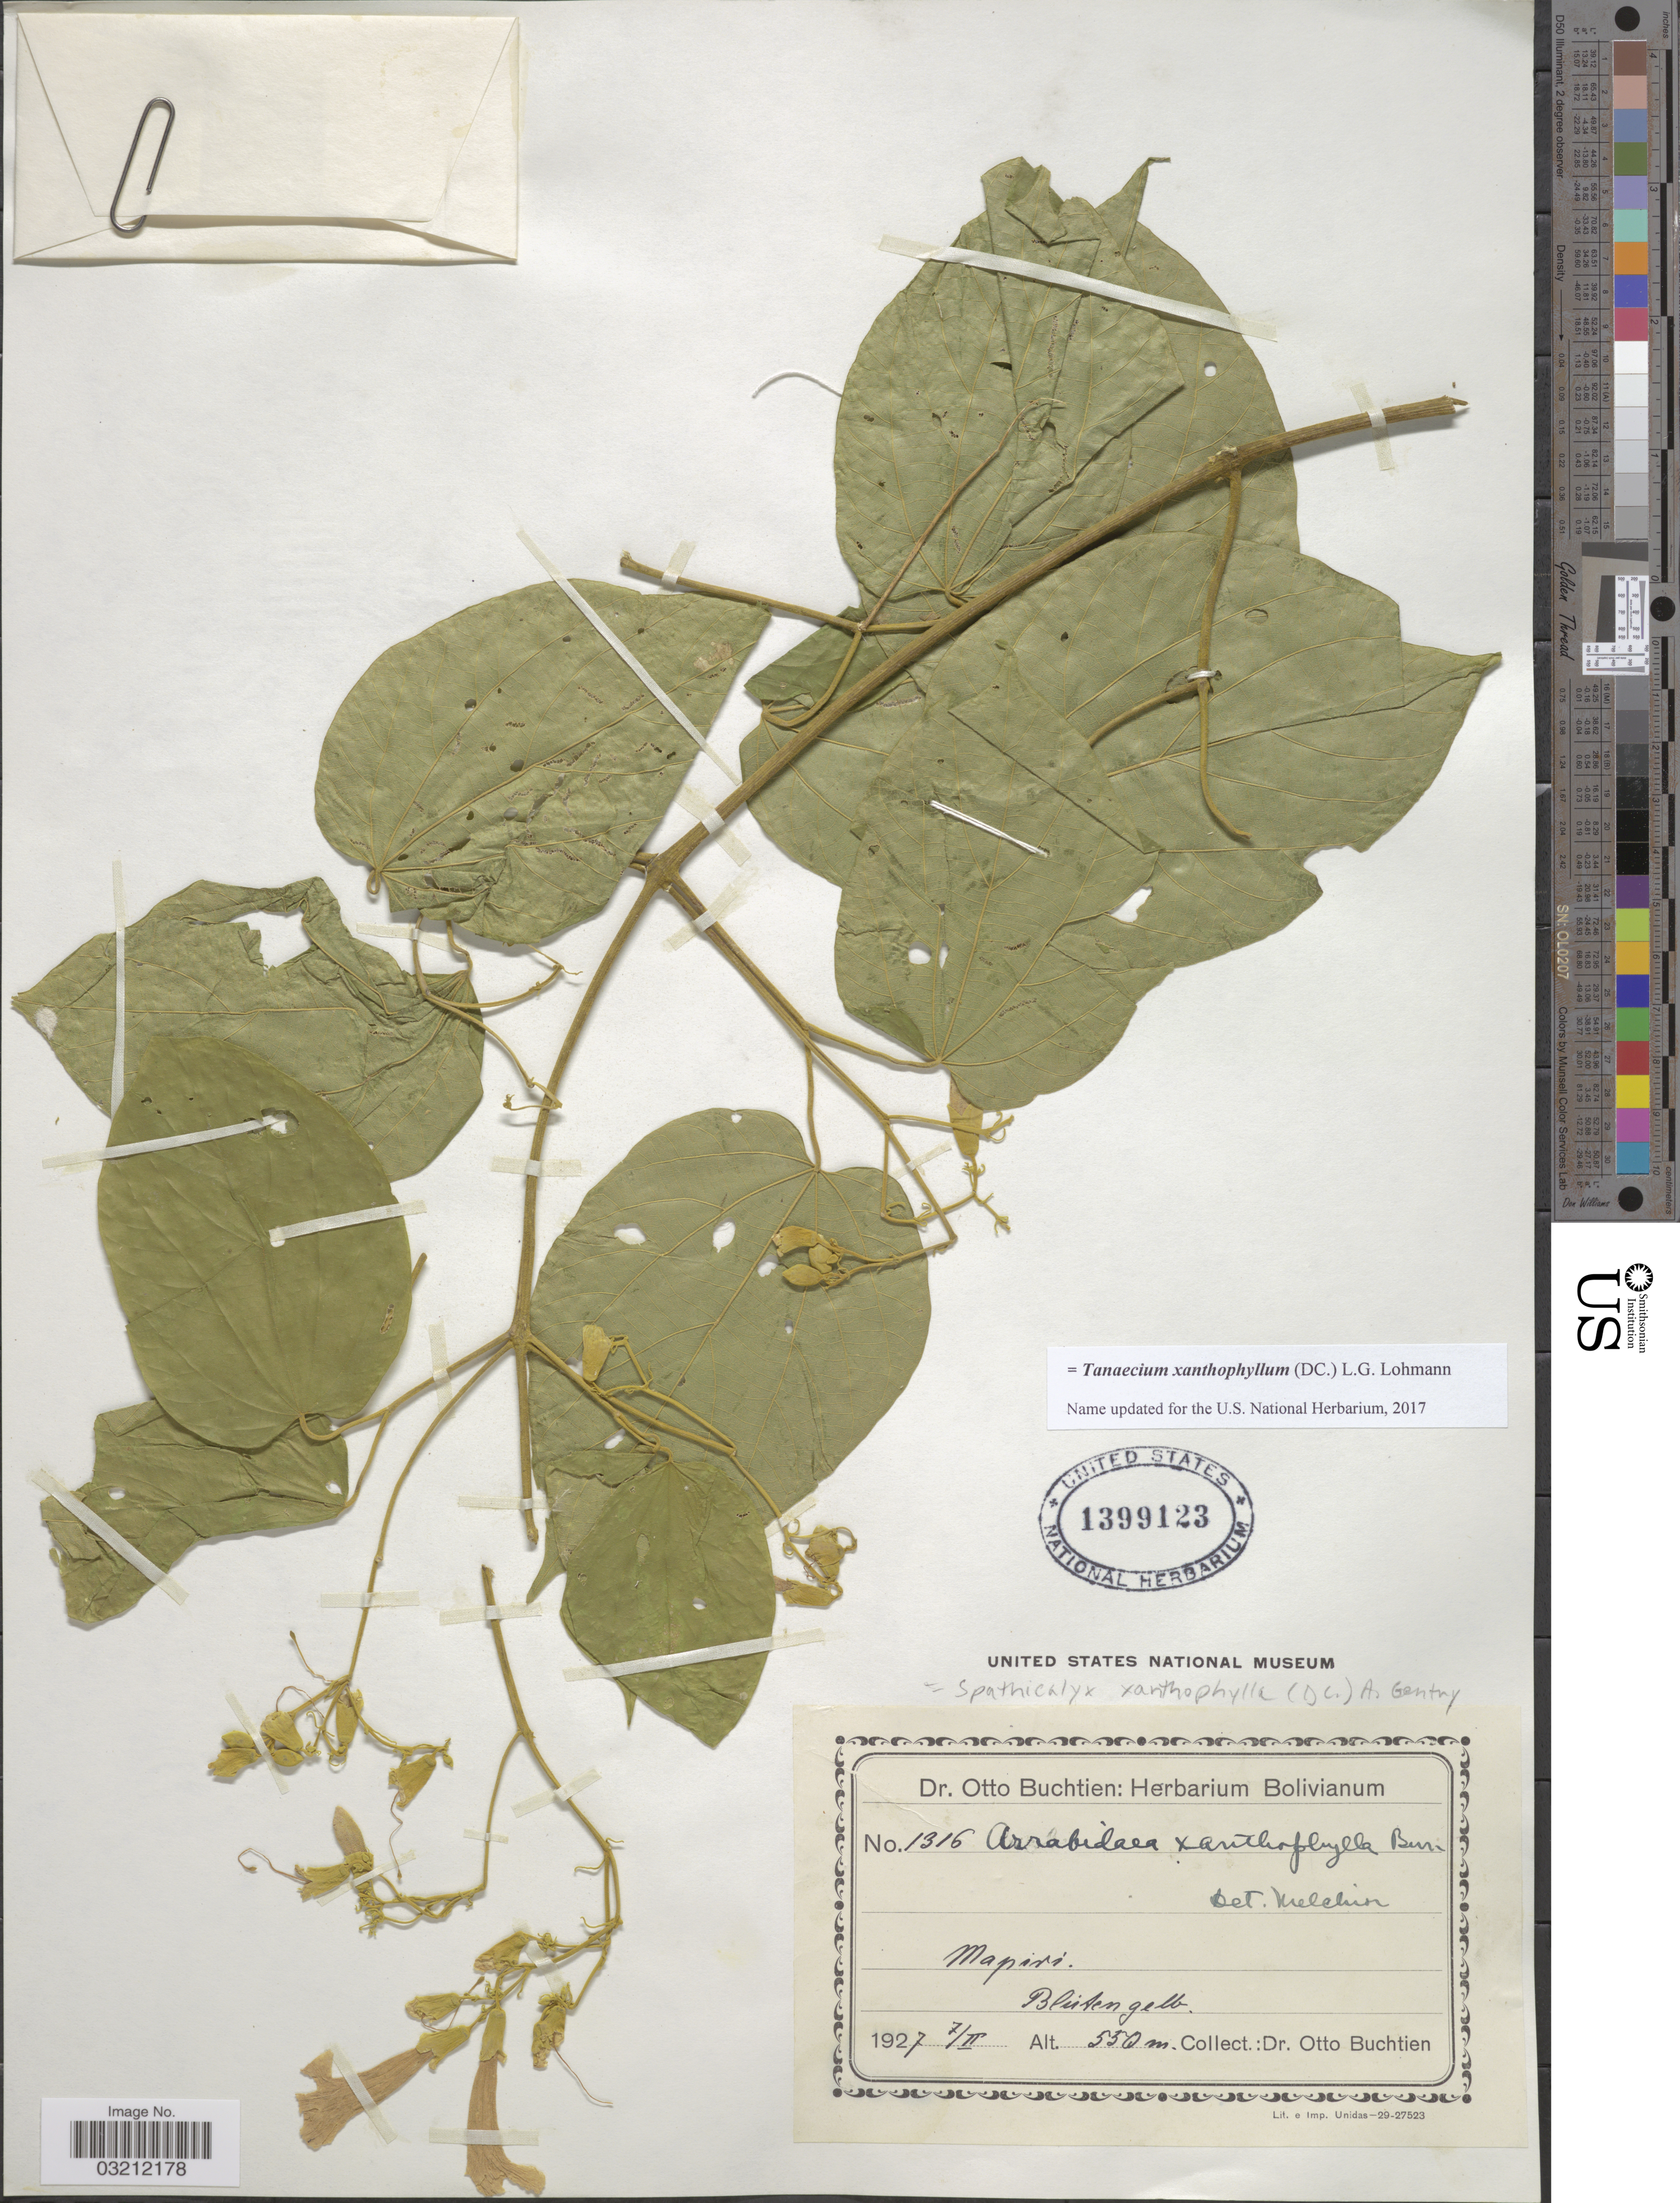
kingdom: Plantae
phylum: Tracheophyta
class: Magnoliopsida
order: Lamiales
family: Bignoniaceae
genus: Tanaecium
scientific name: Tanaecium xanthophyllum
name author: (DC.) L.G. Lohmann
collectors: O. Buchtien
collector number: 1316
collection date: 1927-02-07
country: Bolivia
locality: Mapirí.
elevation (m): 550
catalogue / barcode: US 1399123